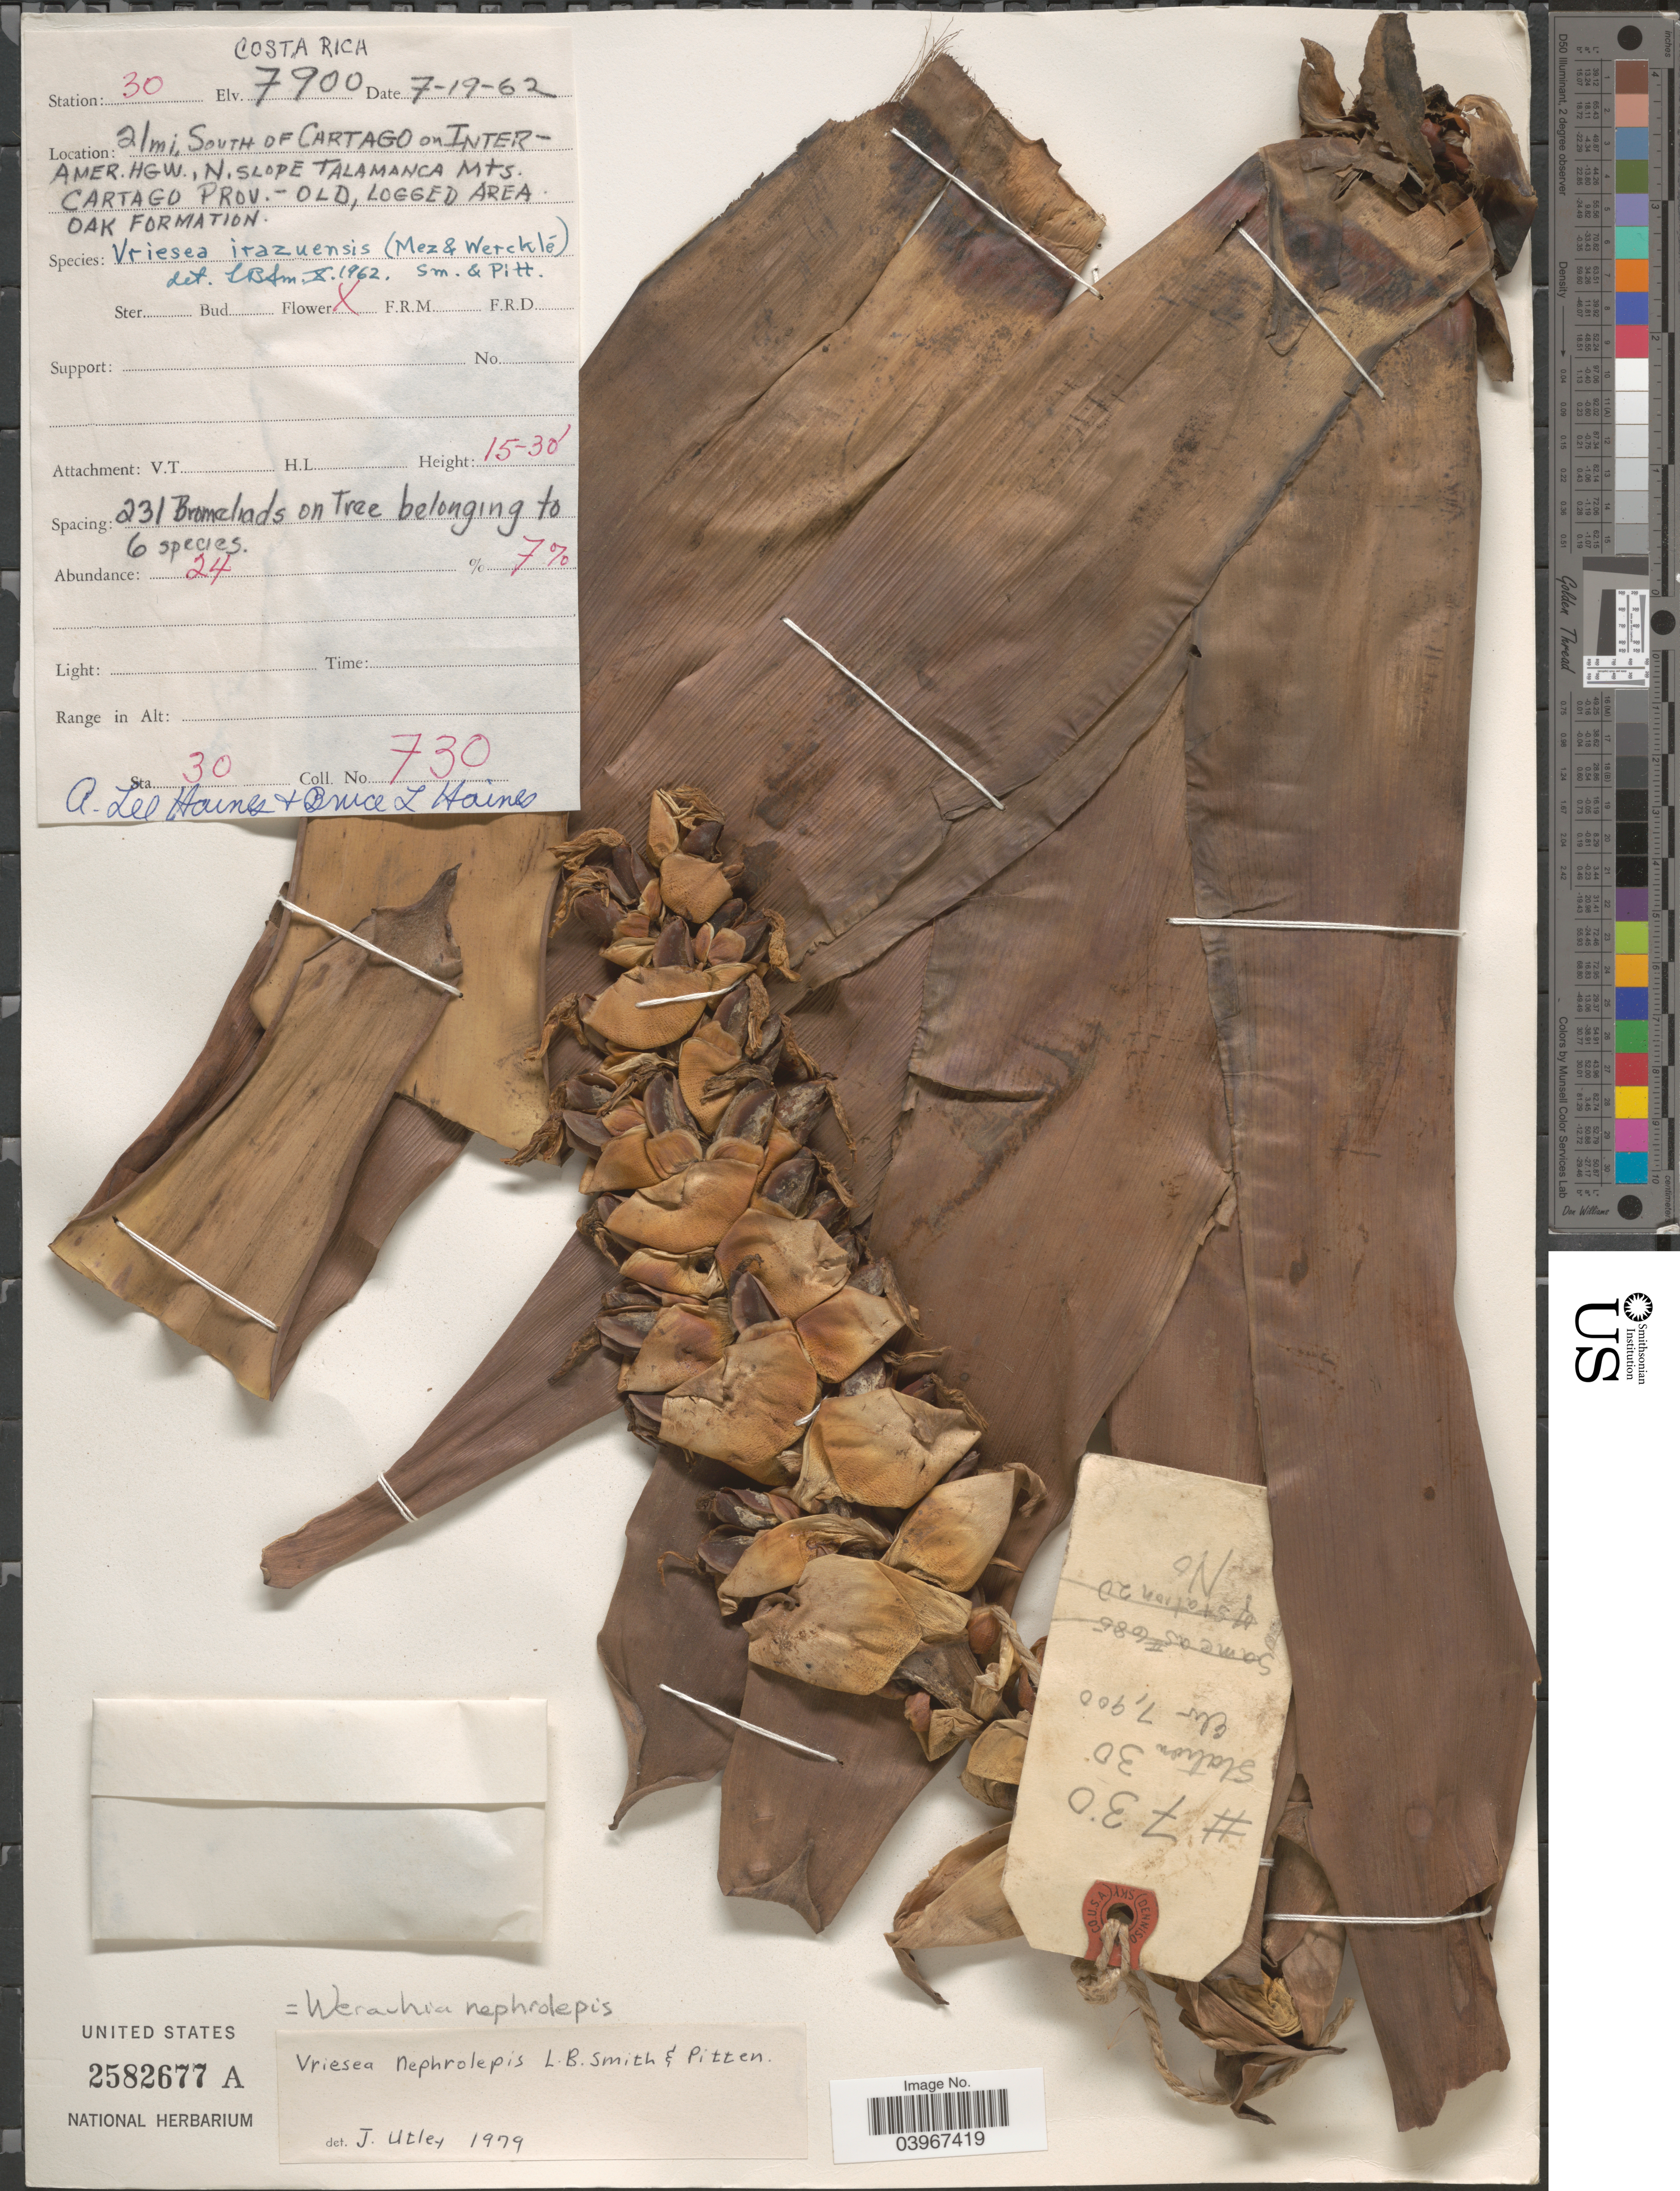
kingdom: Plantae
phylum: Tracheophyta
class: Liliopsida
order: Poales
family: Bromeliaceae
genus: Werauhia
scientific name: Werauhia nephrolepis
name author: (L.B. Sm. & Pittendr.) J.R. Grant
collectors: A. L. Haines & B. L. Haines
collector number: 730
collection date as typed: Transcribed d/m/y: 19/7/62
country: Costa Rica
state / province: Cartago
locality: Station 30. 21 mi. South of Cartago on Inter-Amer. Hgw, n. Slope Talamanca Mts. Logged Area. Oak Formation.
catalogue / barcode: US 2582677A